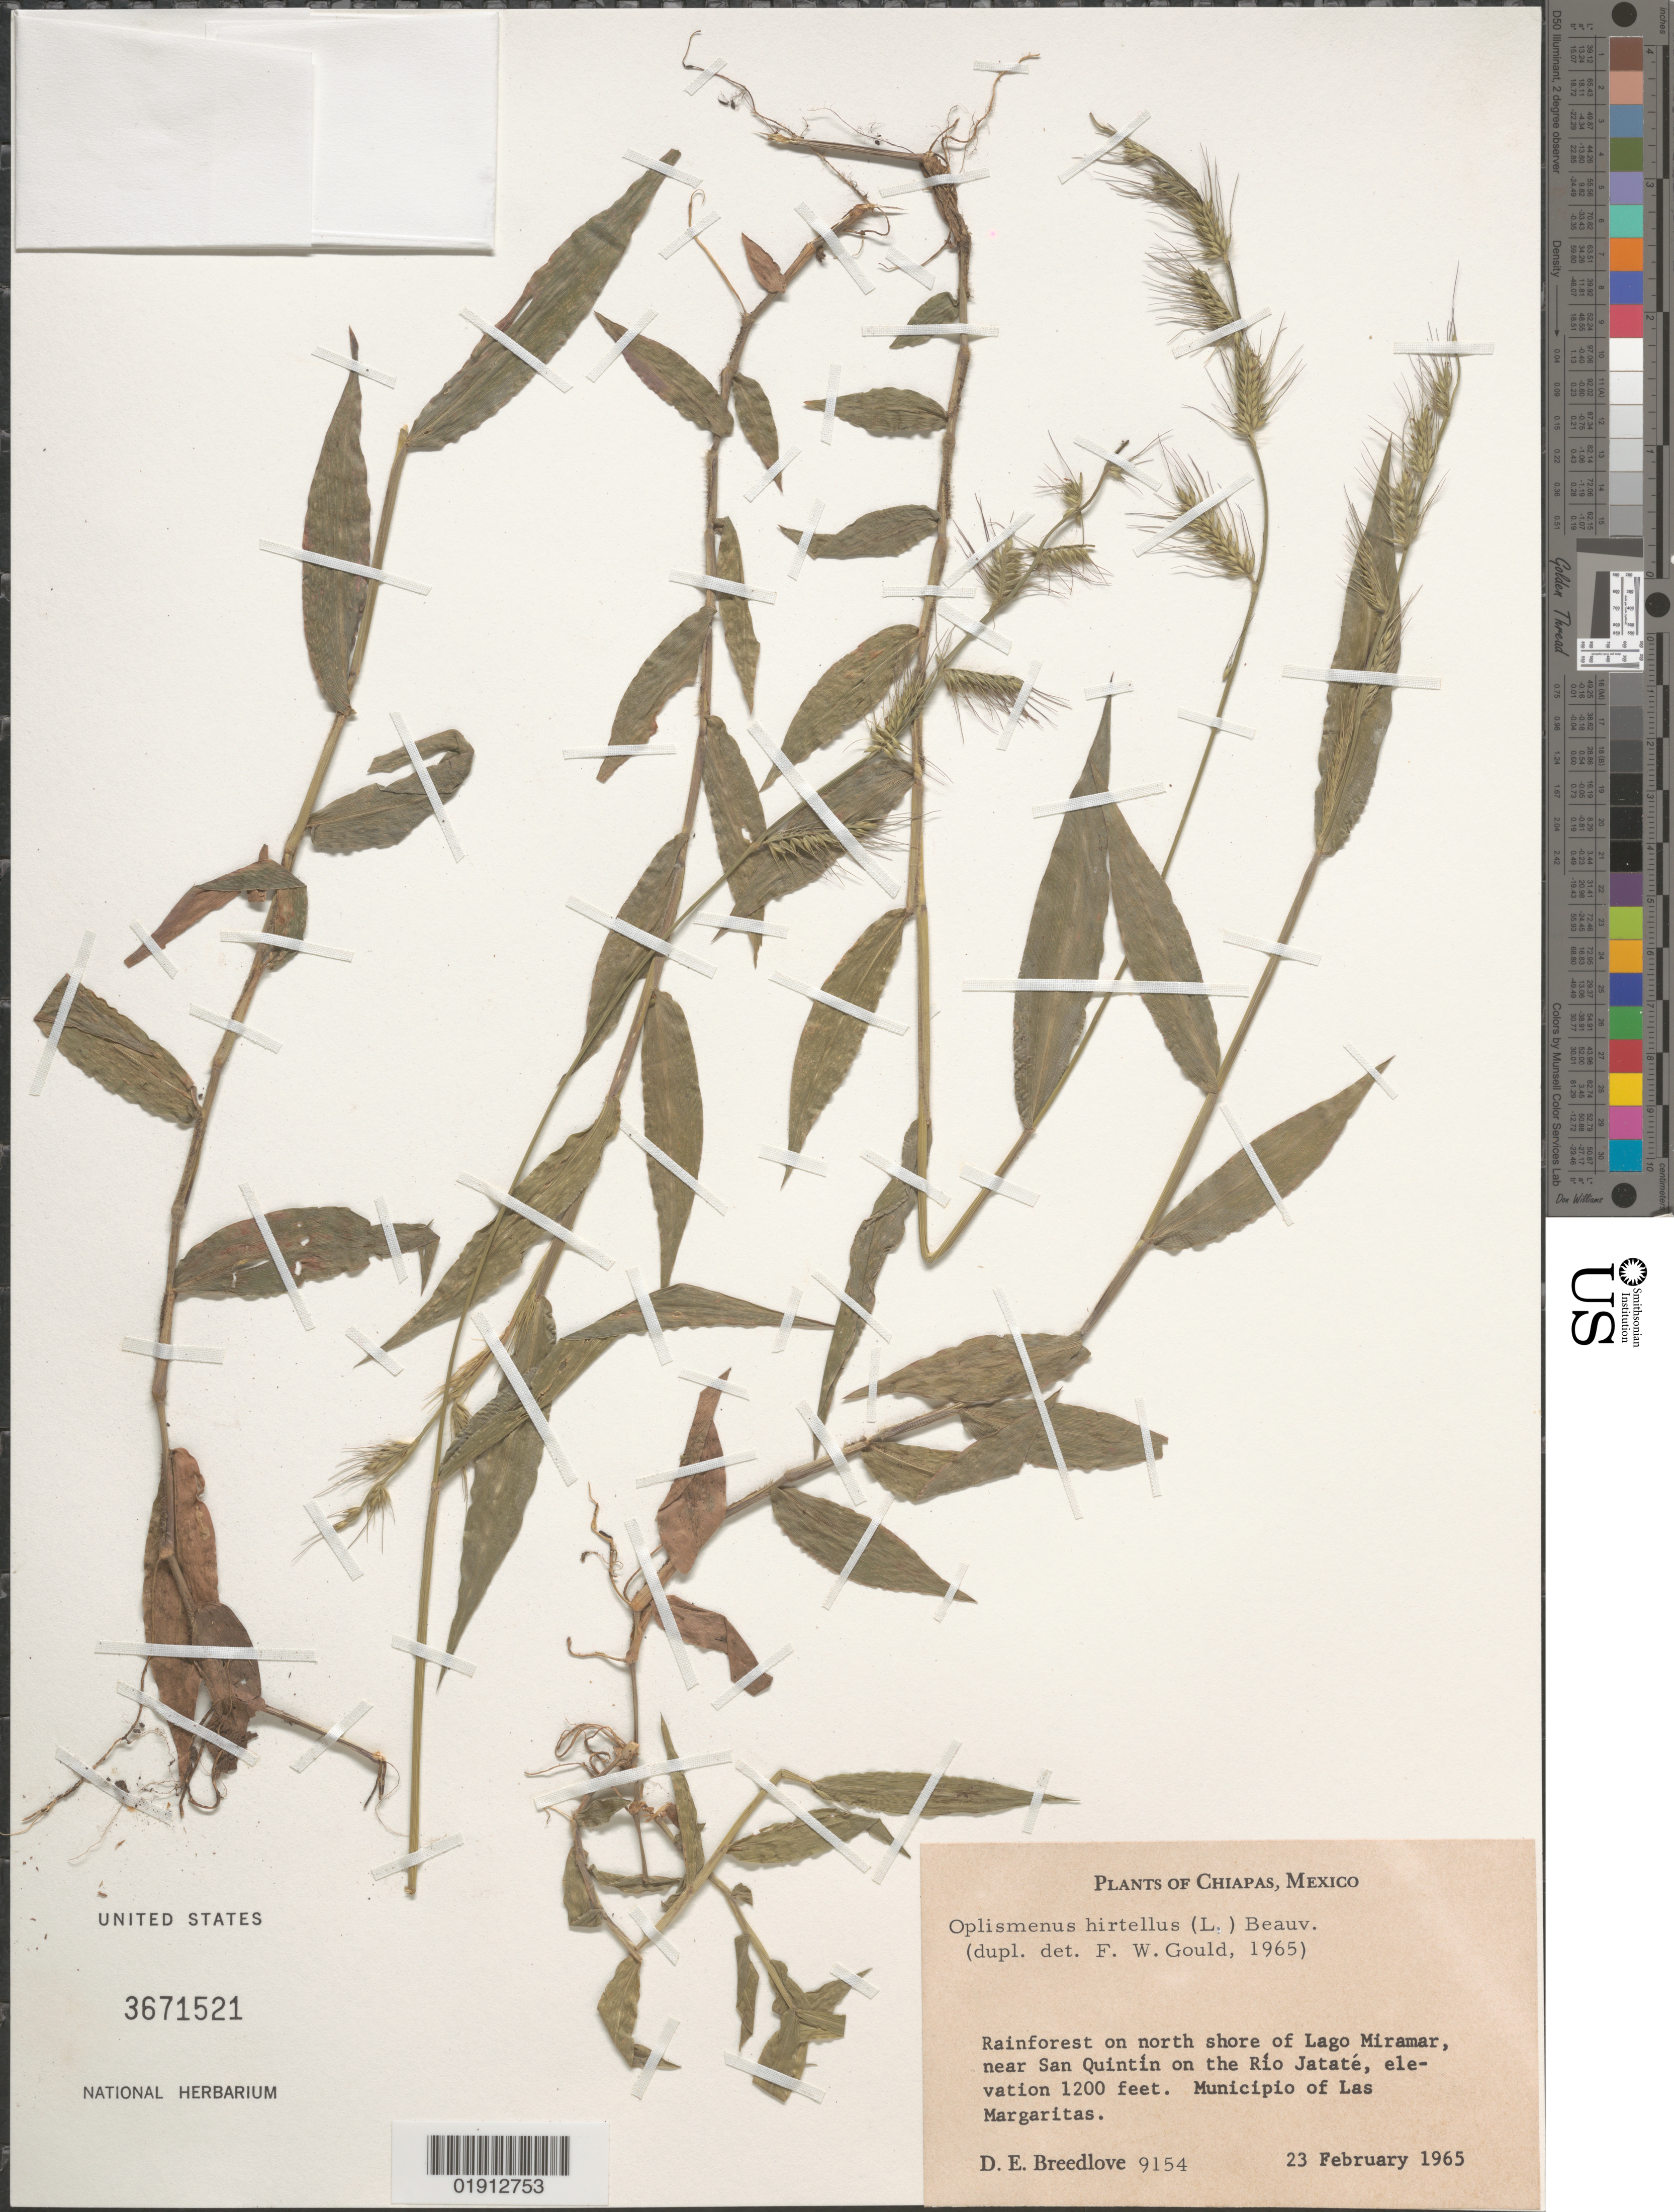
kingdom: Plantae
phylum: Tracheophyta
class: Liliopsida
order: Poales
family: Poaceae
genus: Oplismenus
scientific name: Oplismenus hirtellus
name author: (L.) P. Beauv.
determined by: Gould, F. W.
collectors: D. E. Breedlove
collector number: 9154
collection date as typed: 23 February 1965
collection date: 1965-02-23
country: Mexico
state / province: Chiapas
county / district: Las Margaritas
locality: On north shore of Lago Miramar, near San Quintin on the Rio Jatate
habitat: Rainforest.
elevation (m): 366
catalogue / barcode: US 3671521